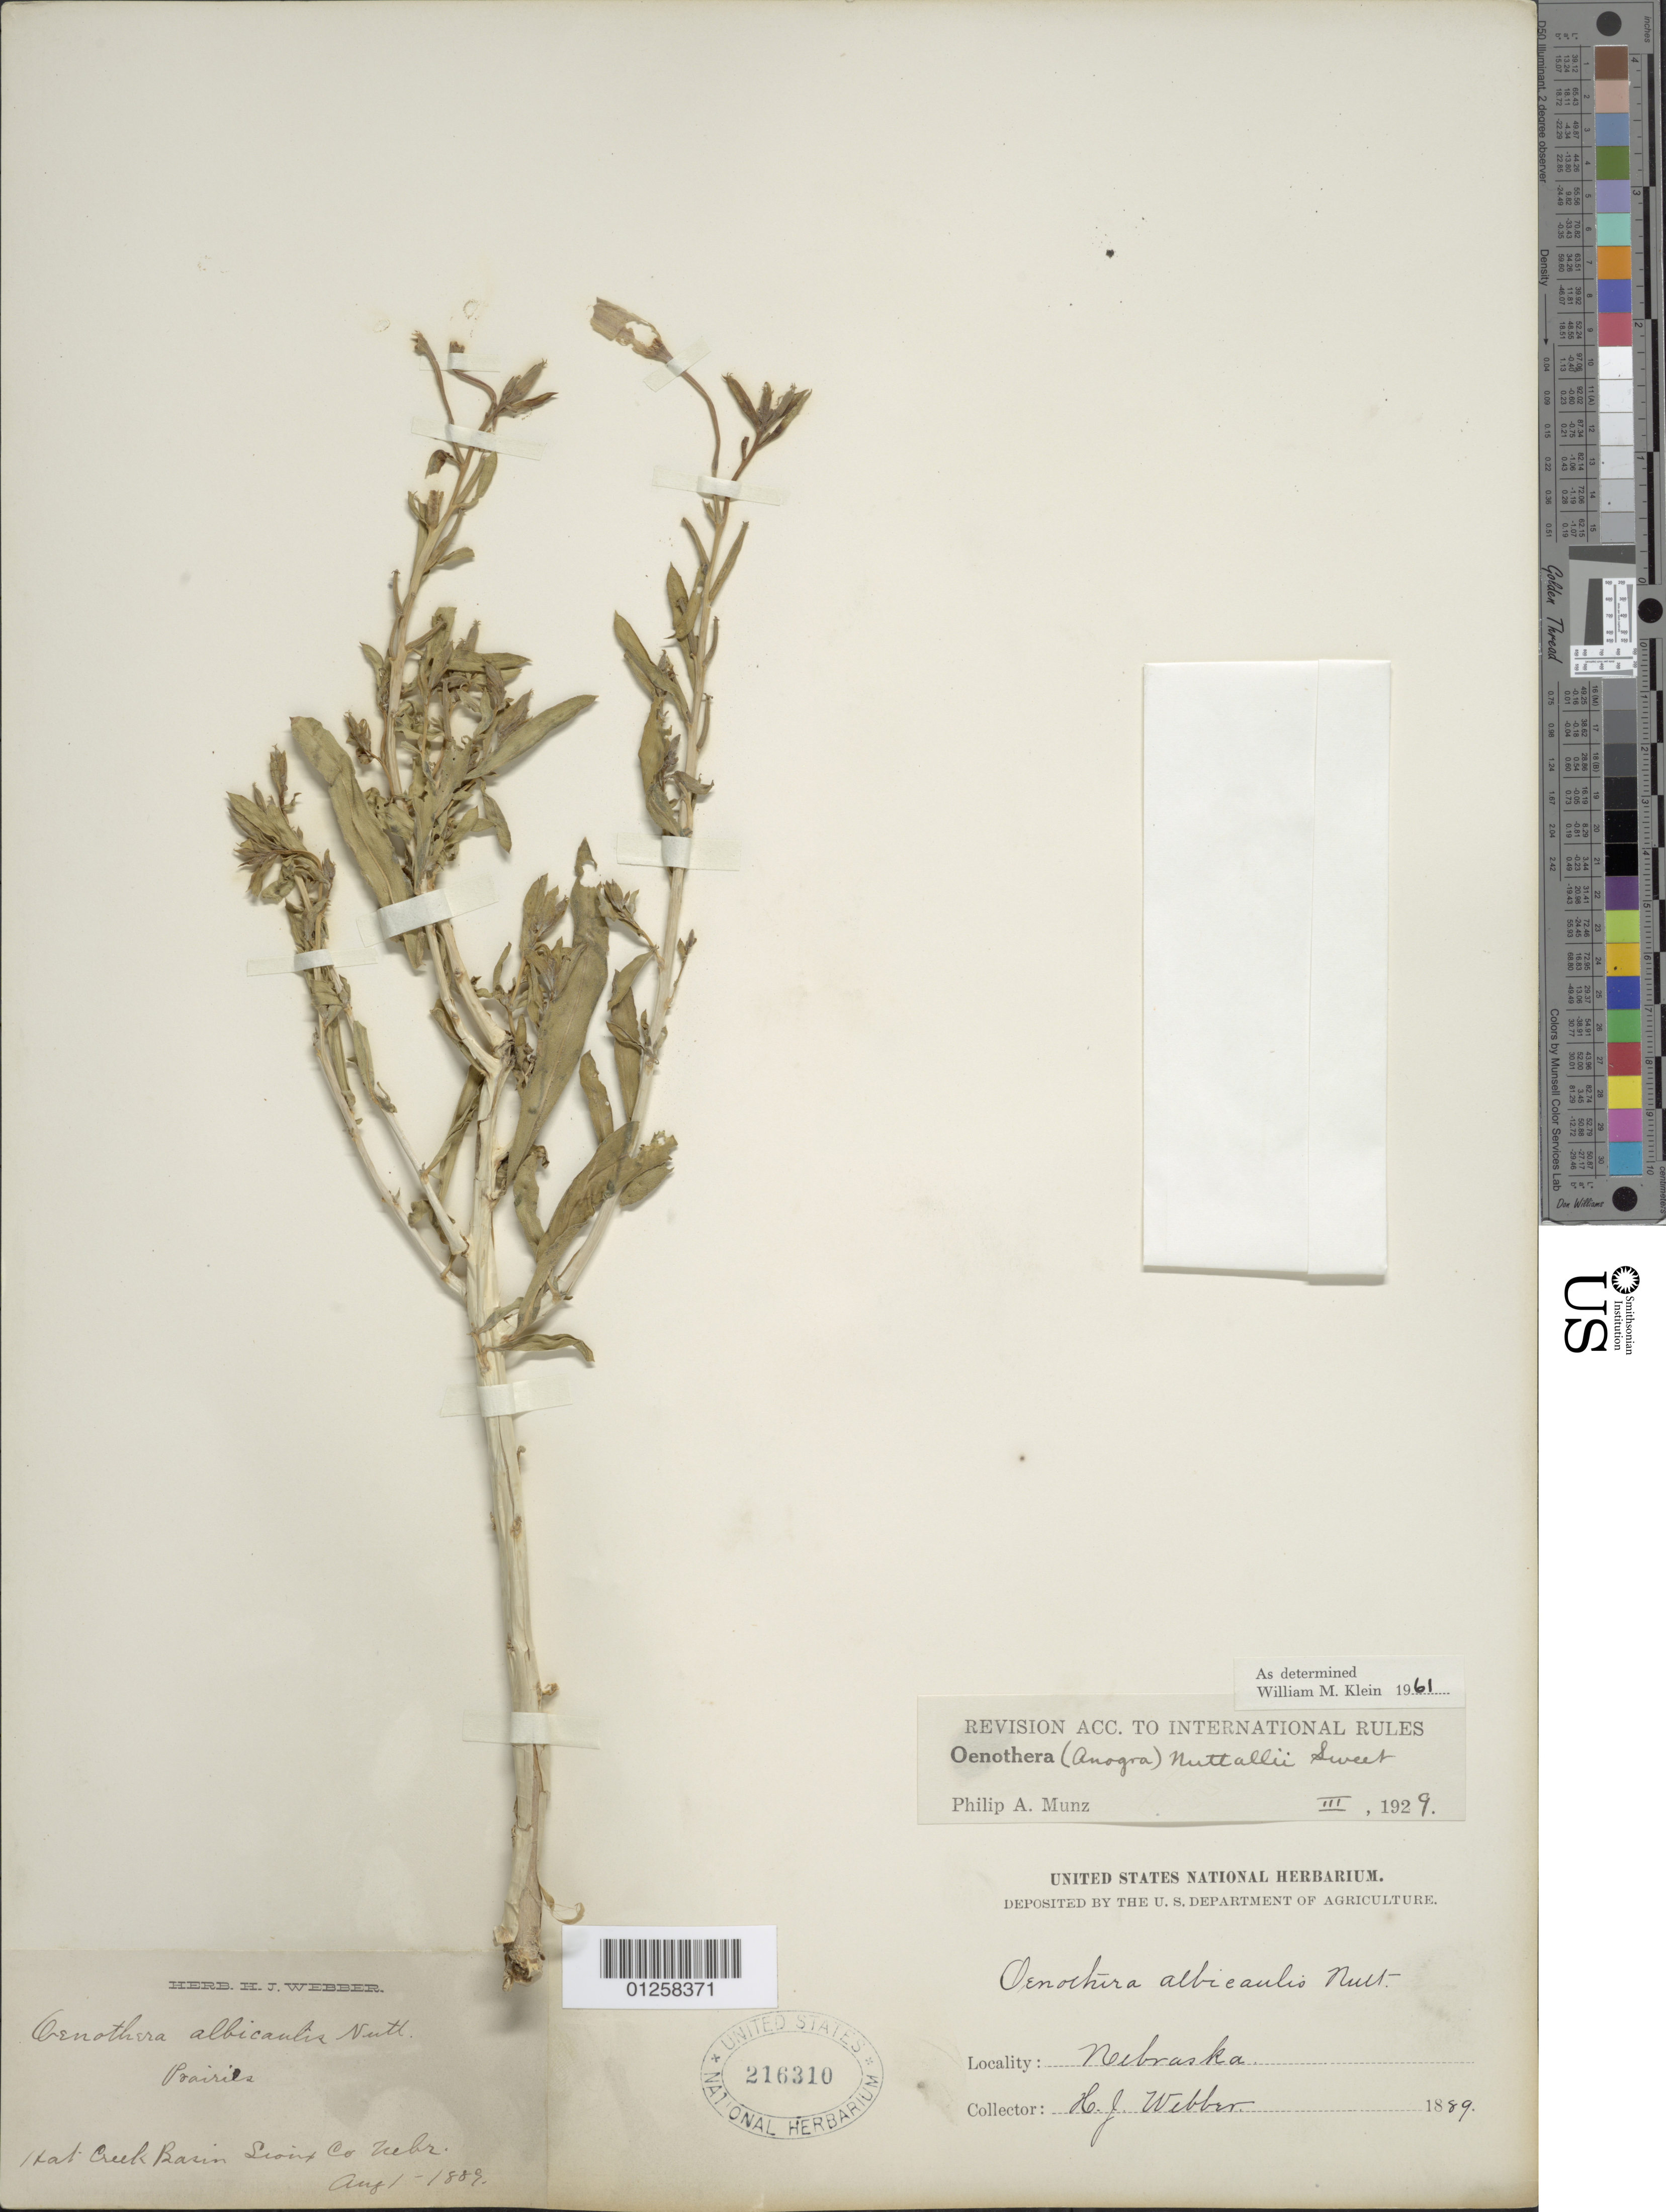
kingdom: Plantae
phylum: Tracheophyta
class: Magnoliopsida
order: Myrtales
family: Onagraceae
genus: Oenothera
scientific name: Oenothera nuttallii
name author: Sweet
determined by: Klein, W. M.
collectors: H. Webber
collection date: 1889-08-01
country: United States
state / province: Nebraska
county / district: Sioux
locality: Hat Creek Basin.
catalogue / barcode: US 216310